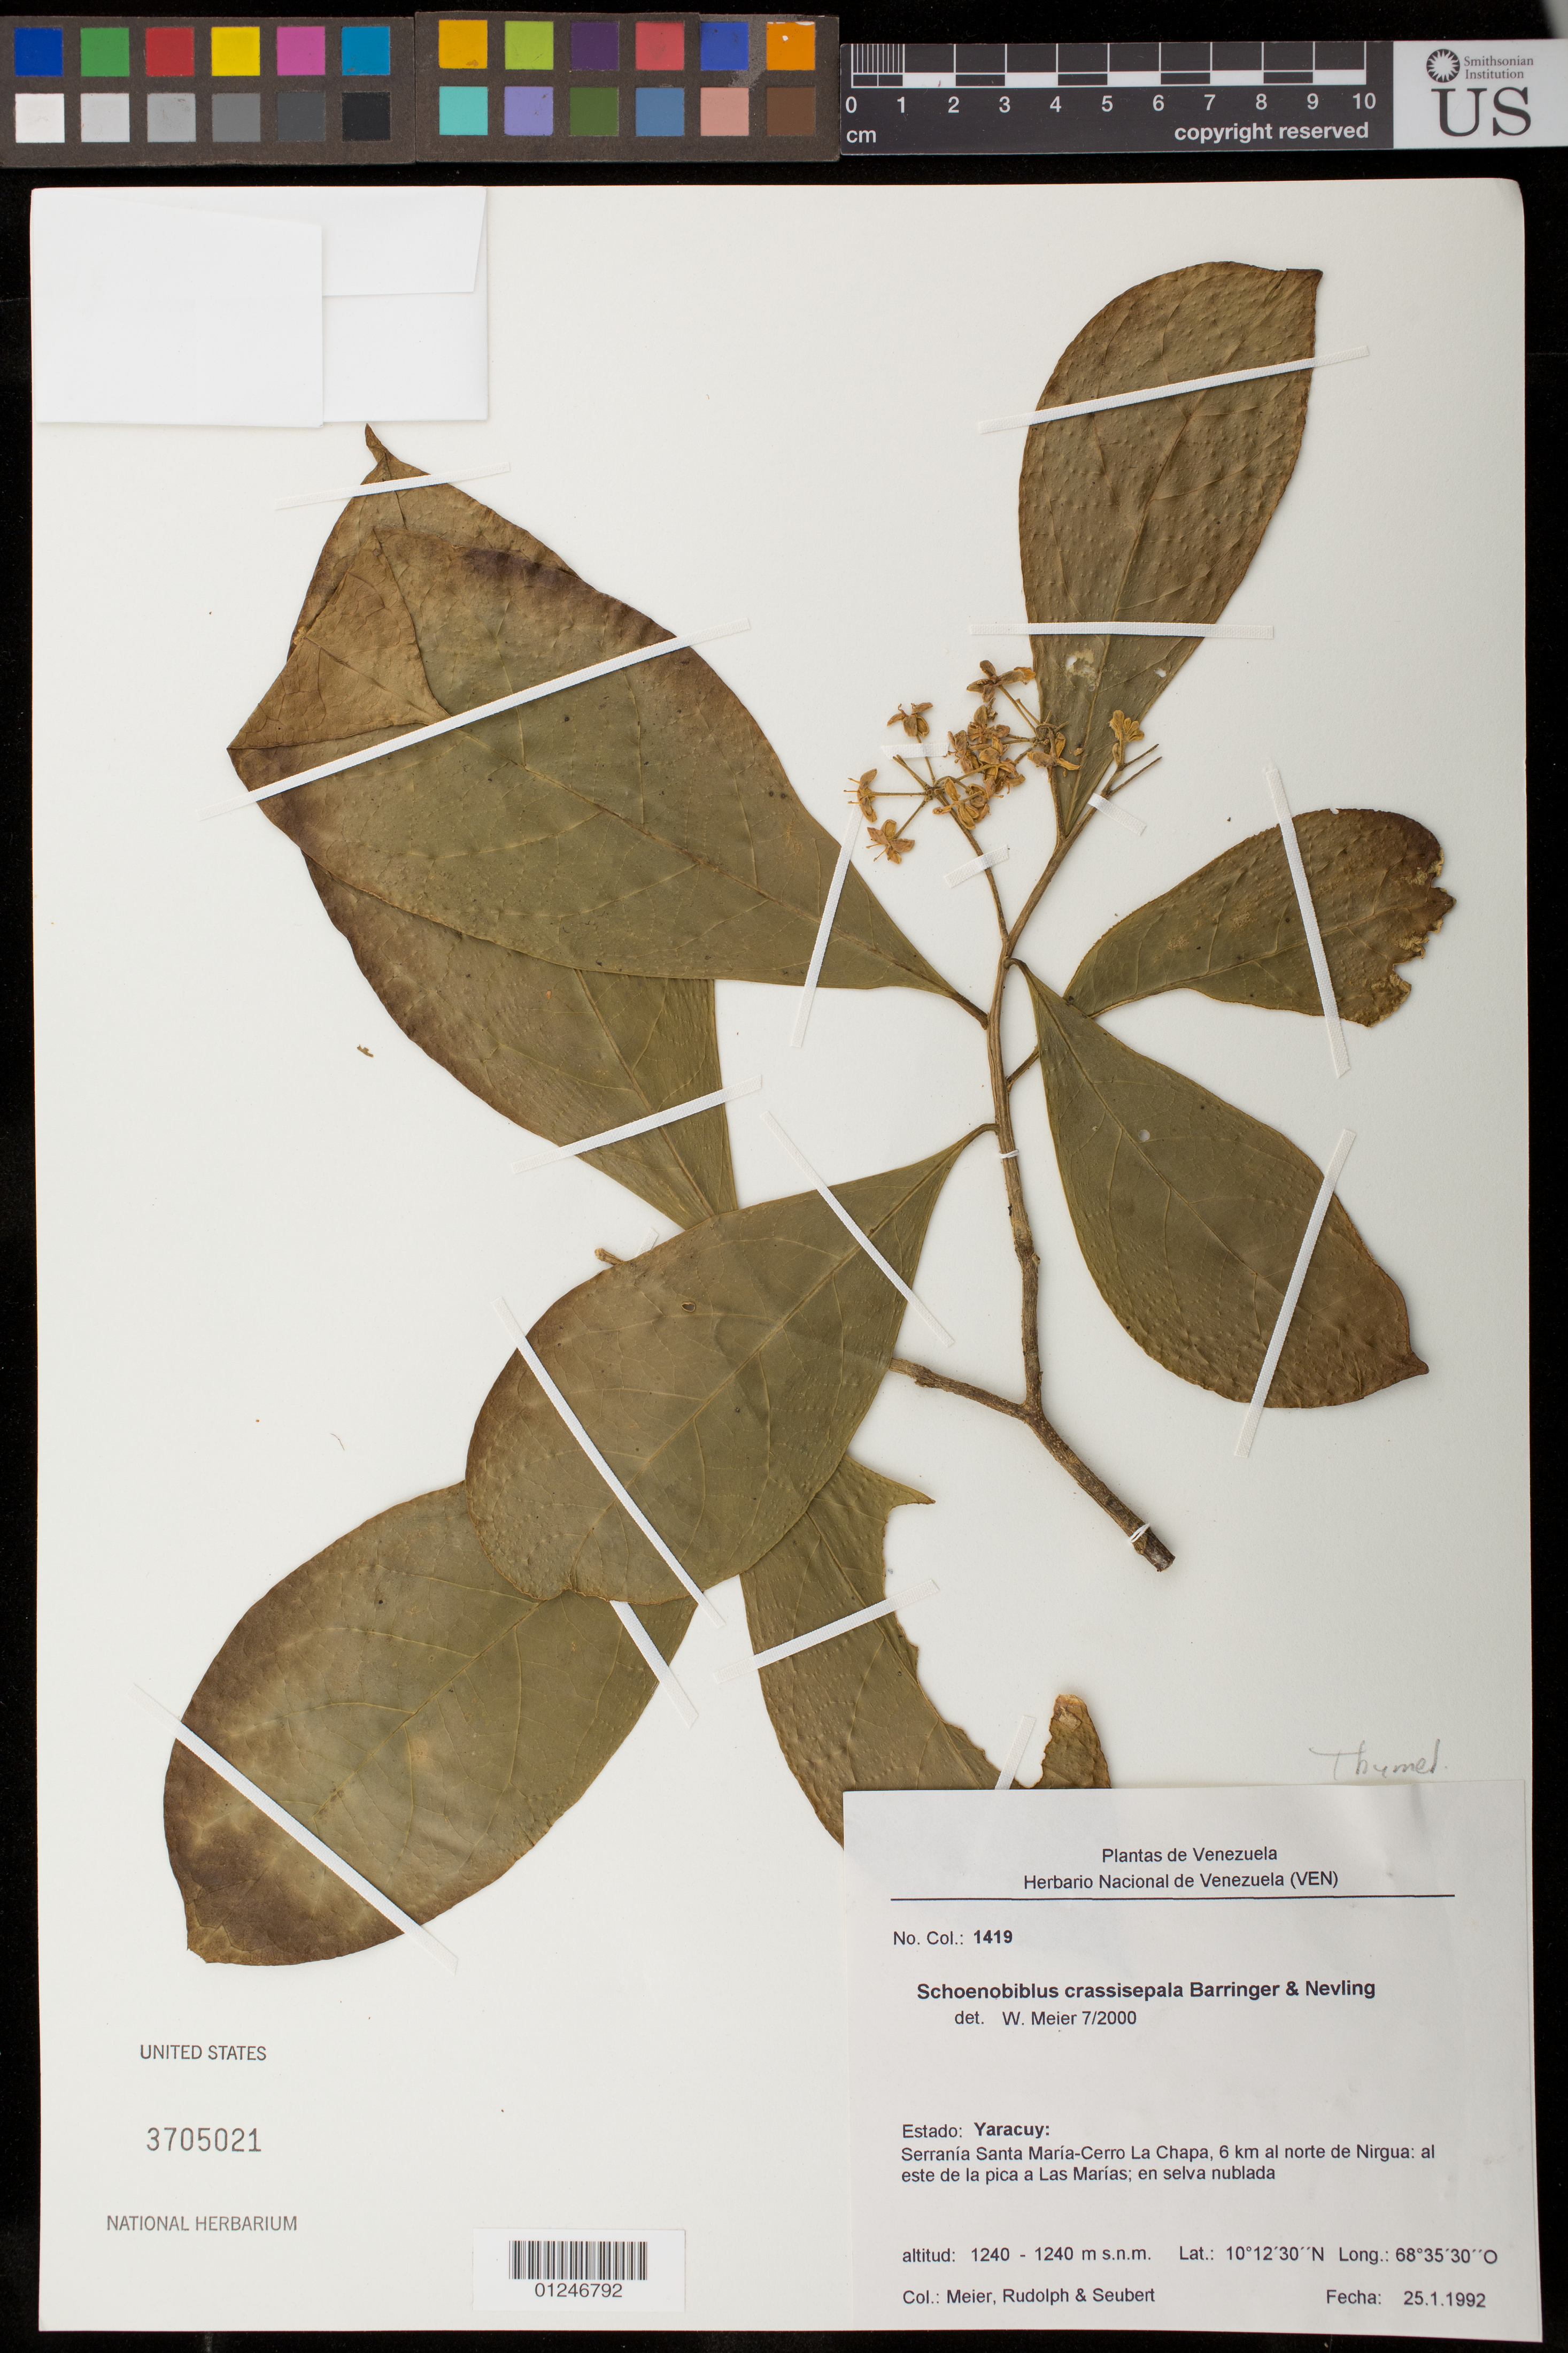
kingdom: Plantae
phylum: Tracheophyta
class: Magnoliopsida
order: Malvales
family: Thymelaeaceae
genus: Schoenobiblus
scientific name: Schoenobiblus crassisepala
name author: Barringer & Nevling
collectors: W. Meier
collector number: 1419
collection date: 1992-01-25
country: Venezuela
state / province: Yaracuy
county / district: San Felipe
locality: Serrania Santa Maria-Cerro La Chapa, 6 km al norte de Nirgua: vertiente norte: al borde de un conuco nuevo a lo largo de la pica a Las Marias.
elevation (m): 1240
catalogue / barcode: US 3705021